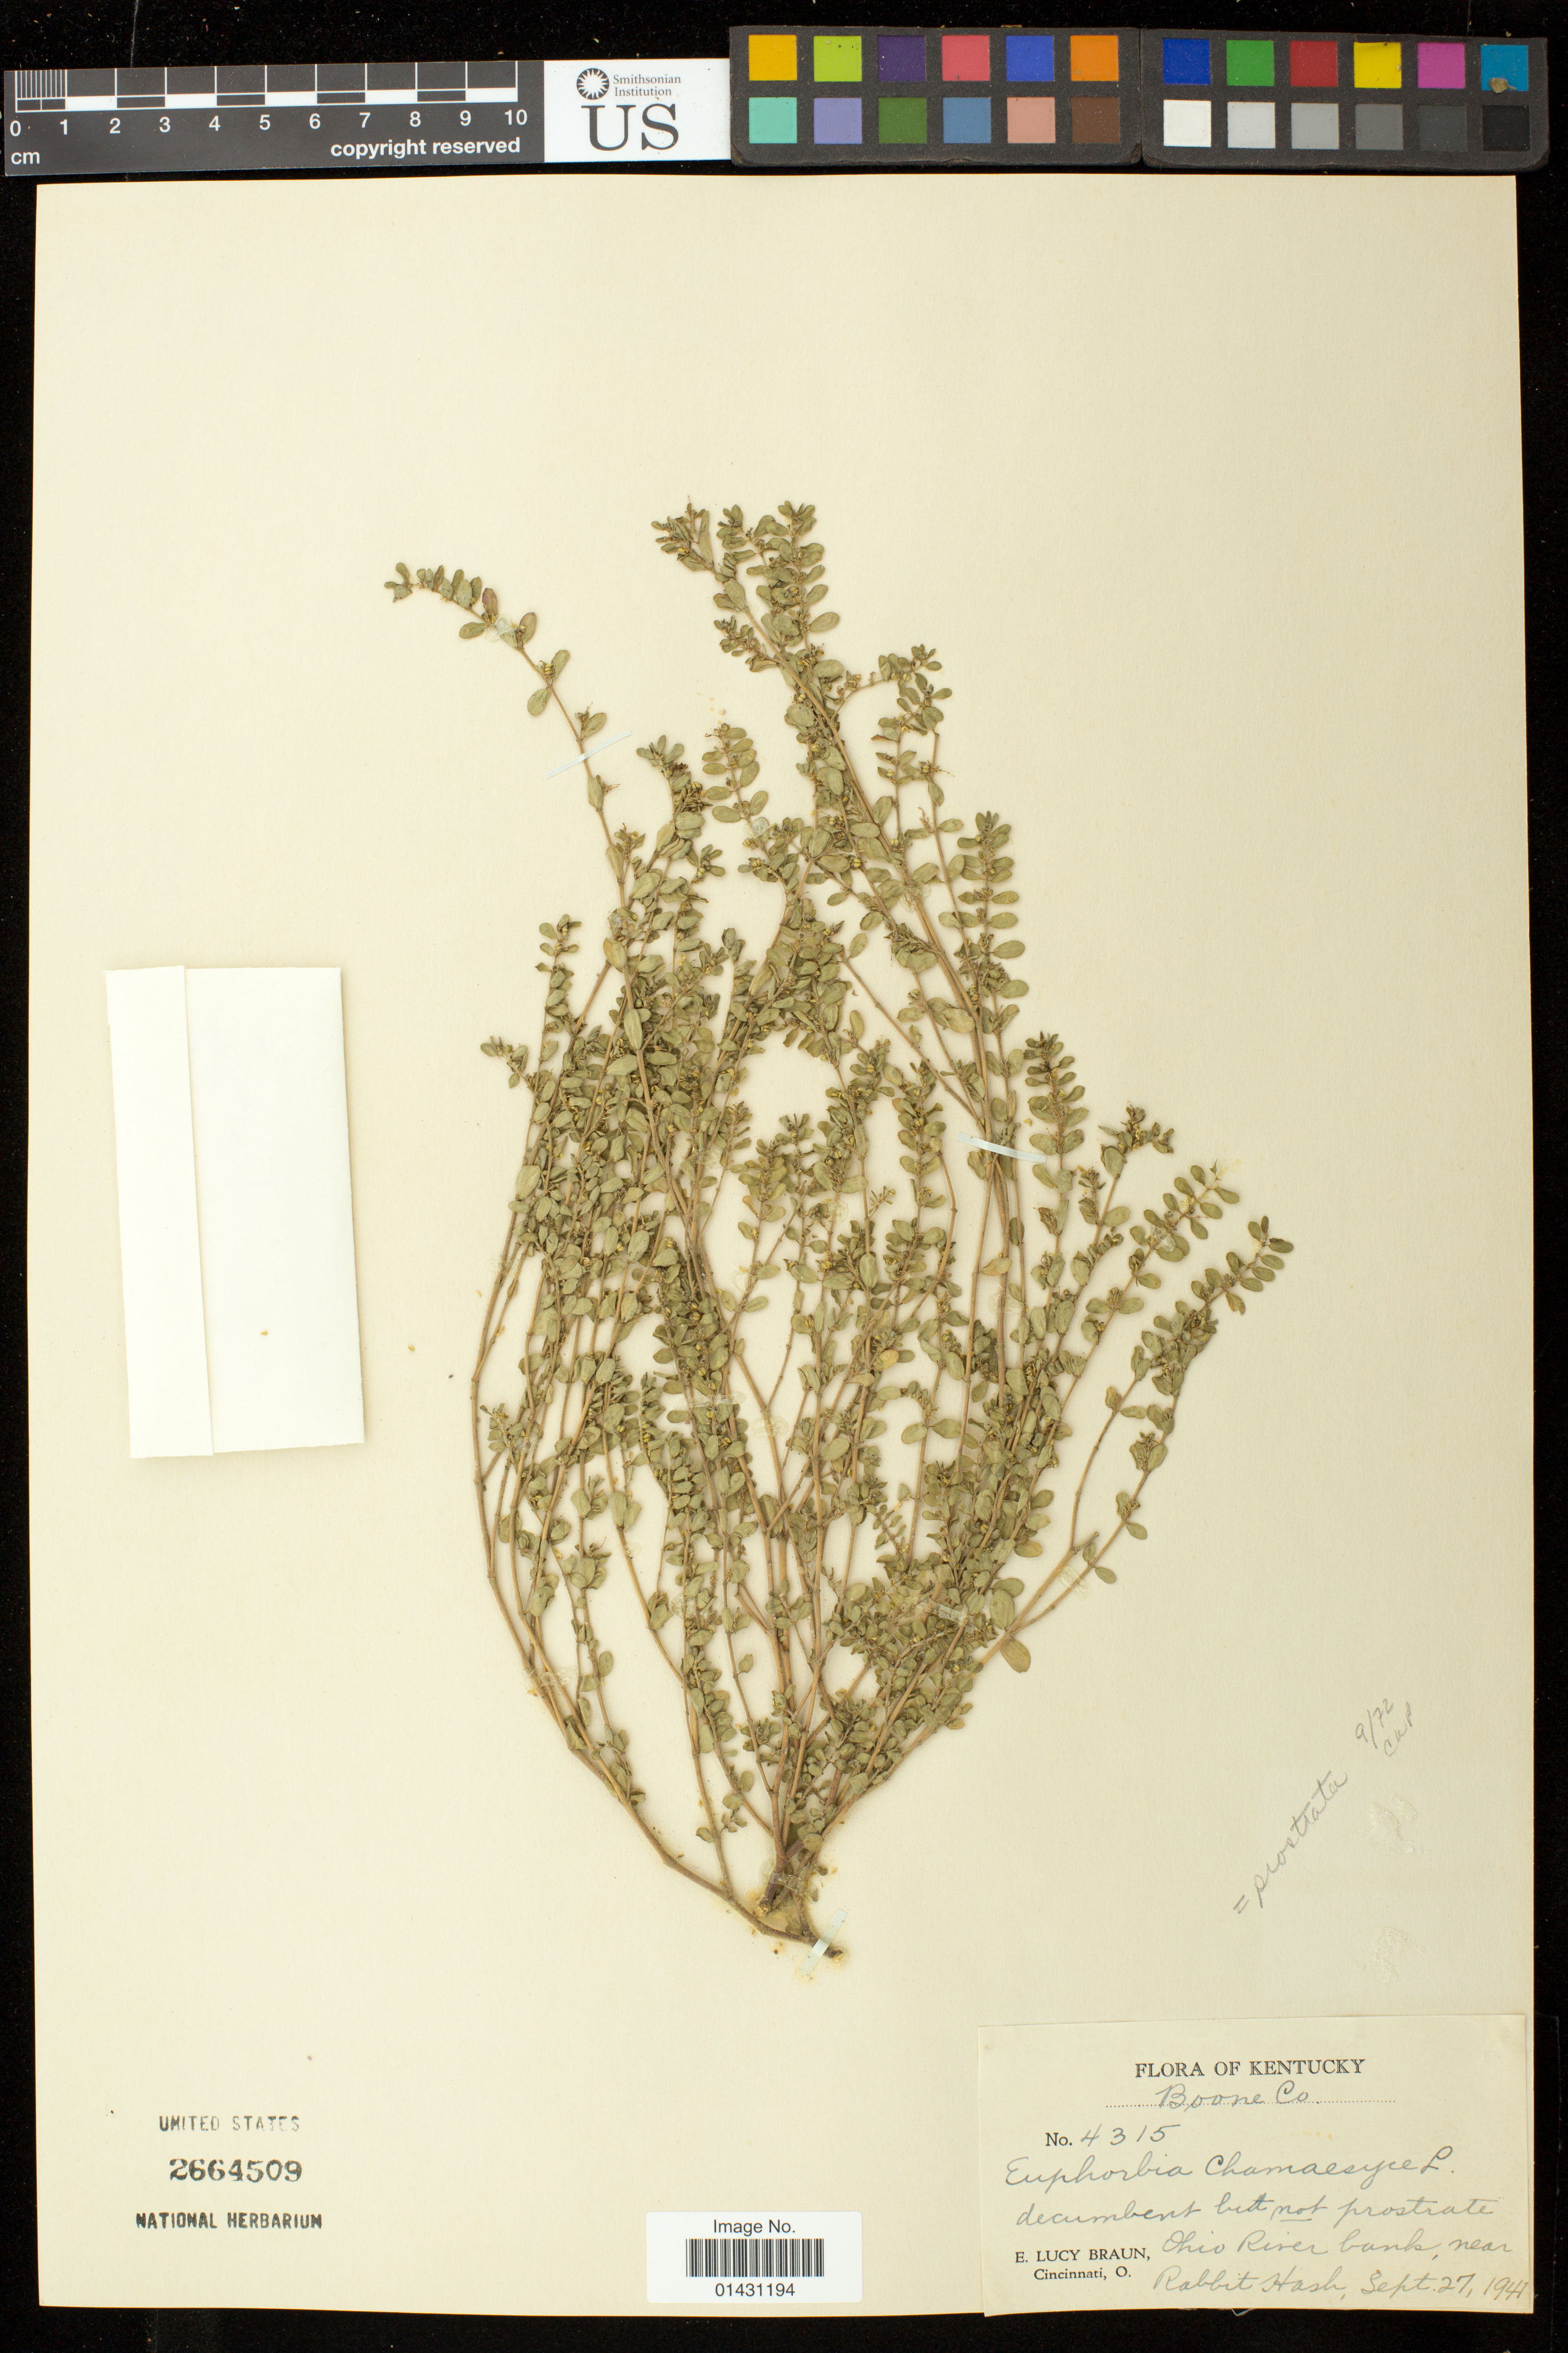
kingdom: Plantae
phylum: Tracheophyta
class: Magnoliopsida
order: Malpighiales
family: Euphorbiaceae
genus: Euphorbia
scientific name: Euphorbia prostrata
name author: Aiton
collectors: E. L. Braun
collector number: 4315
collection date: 1941-09-27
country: United States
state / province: Kentucky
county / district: Boone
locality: Ohio River Banks near Rabbit Hash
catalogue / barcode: US 2664509